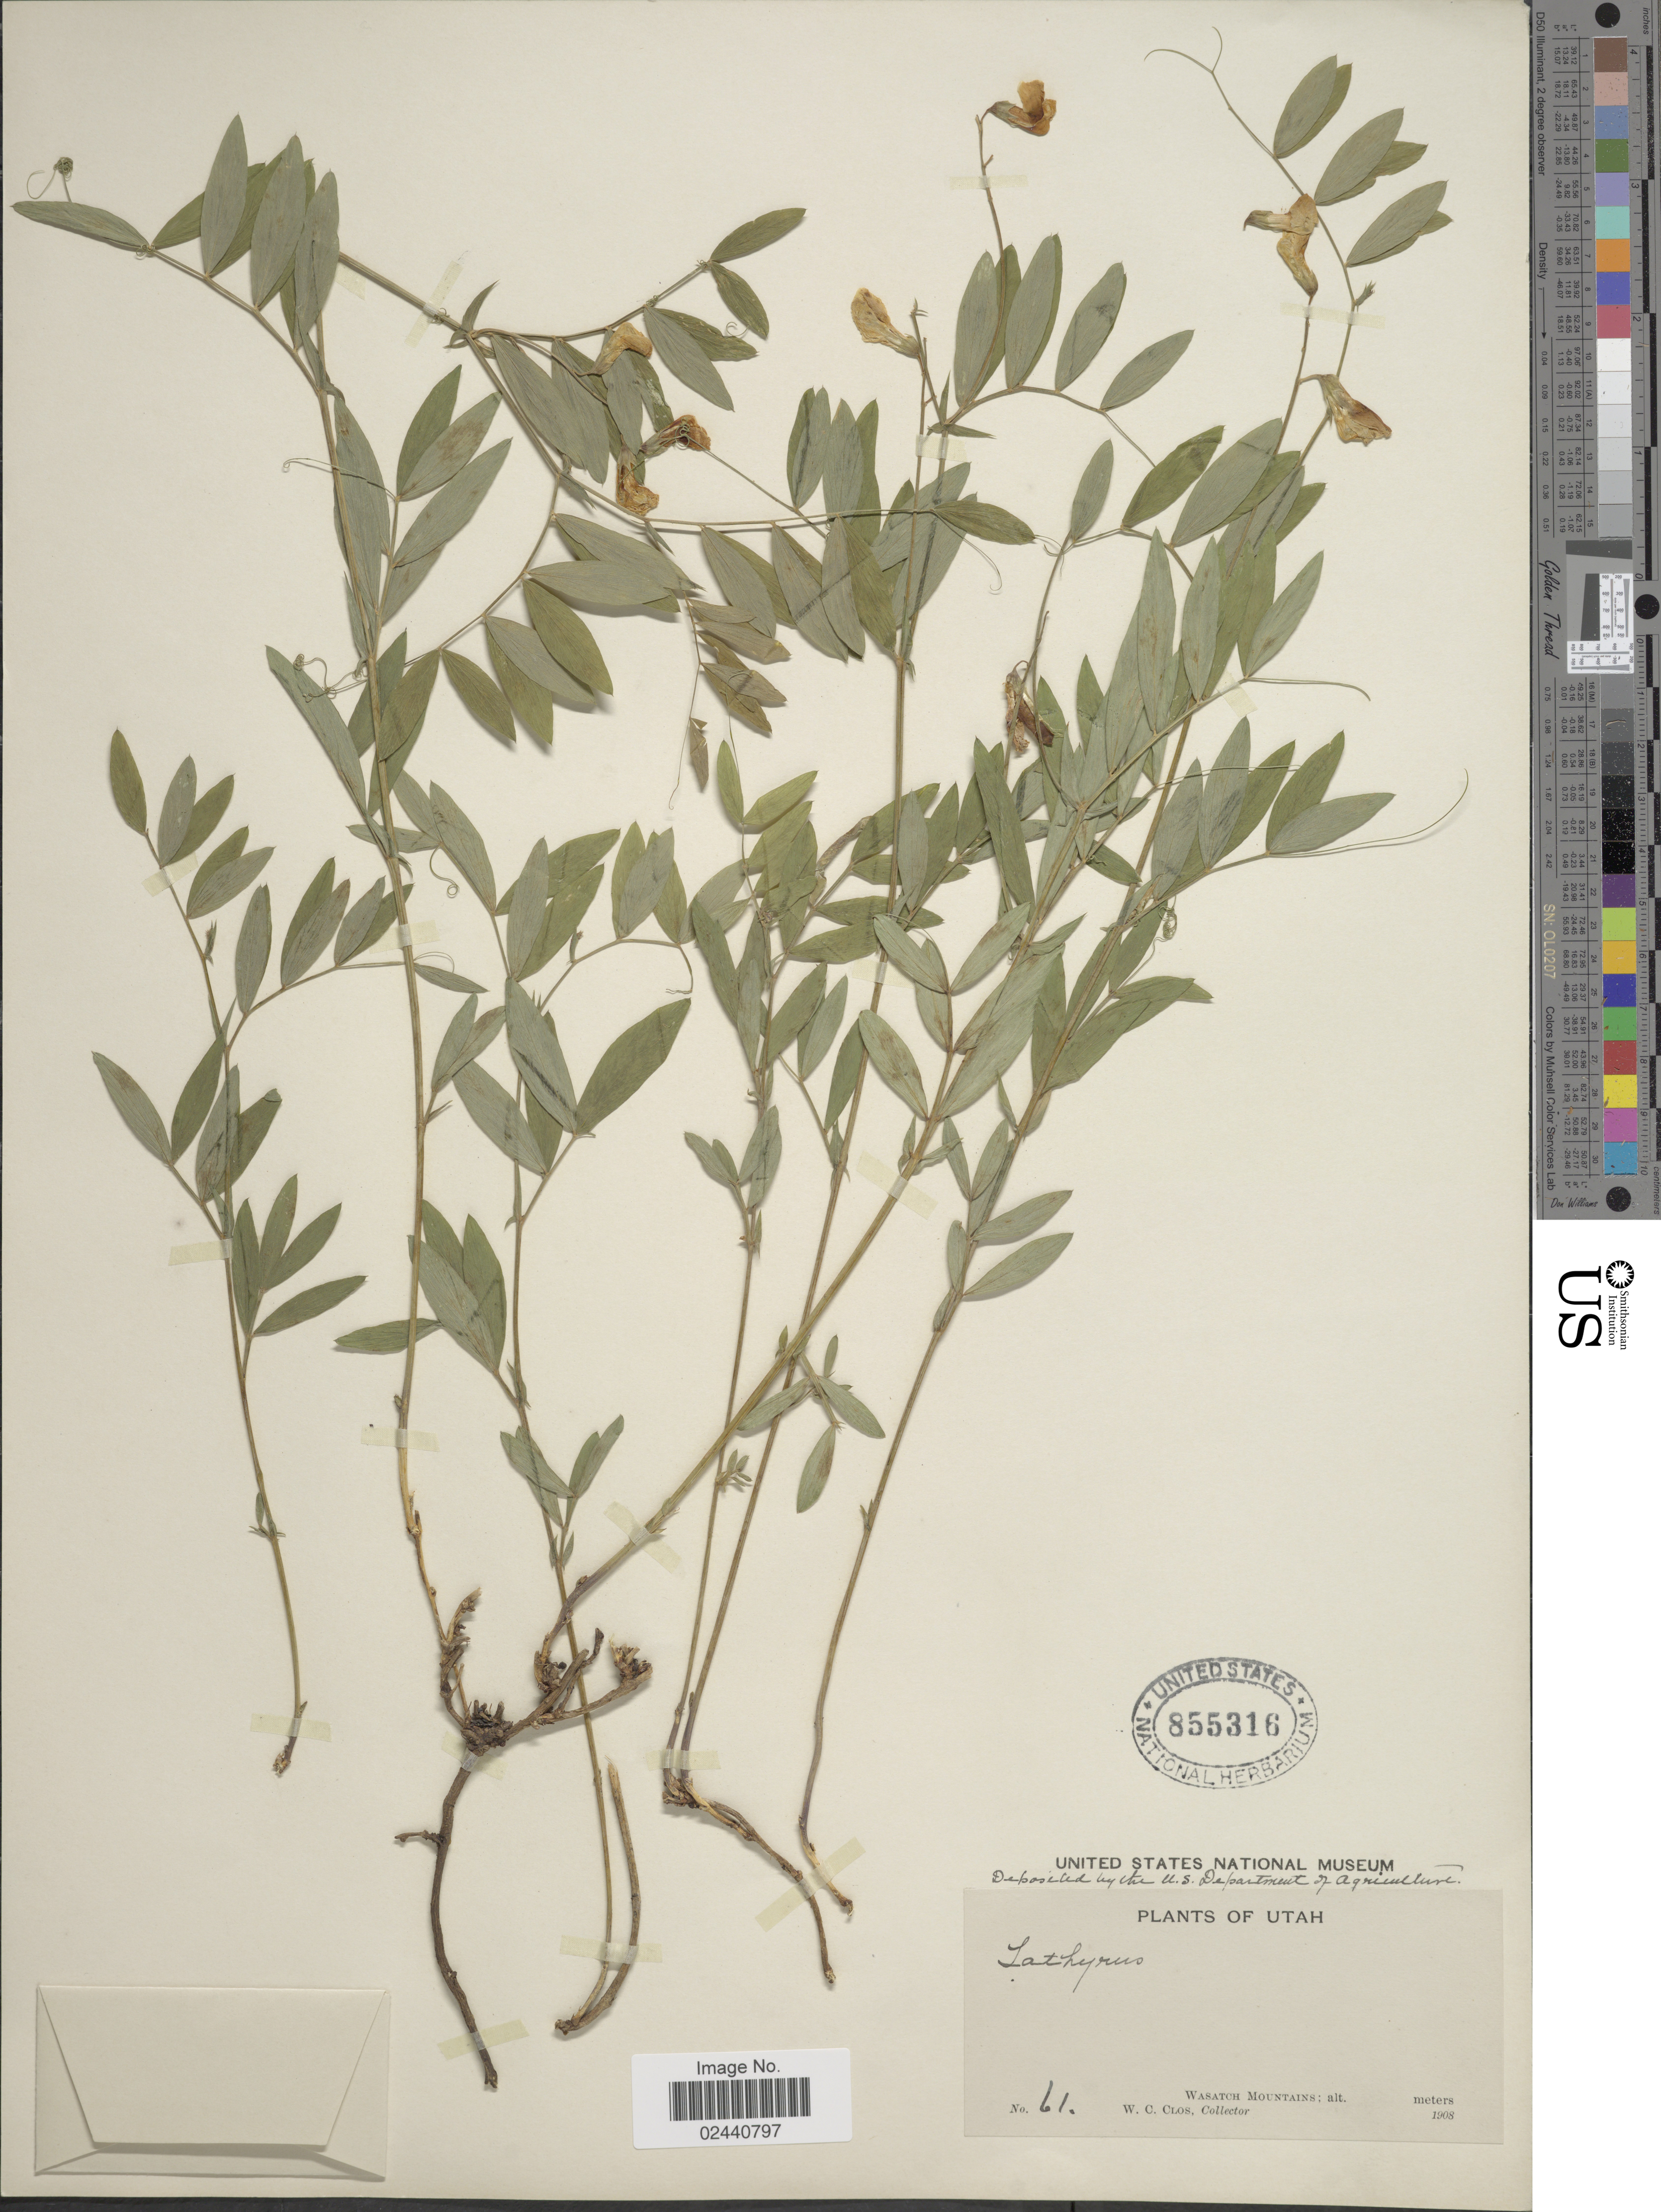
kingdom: Plantae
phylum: Tracheophyta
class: Magnoliopsida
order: Fabales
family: Fabaceae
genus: Lathyrus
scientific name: Lathyrus lanszwertii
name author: Kellogg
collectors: W. C. Clos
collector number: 61*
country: United States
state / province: Utah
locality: Wasatch Mountains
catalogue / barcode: US 855316